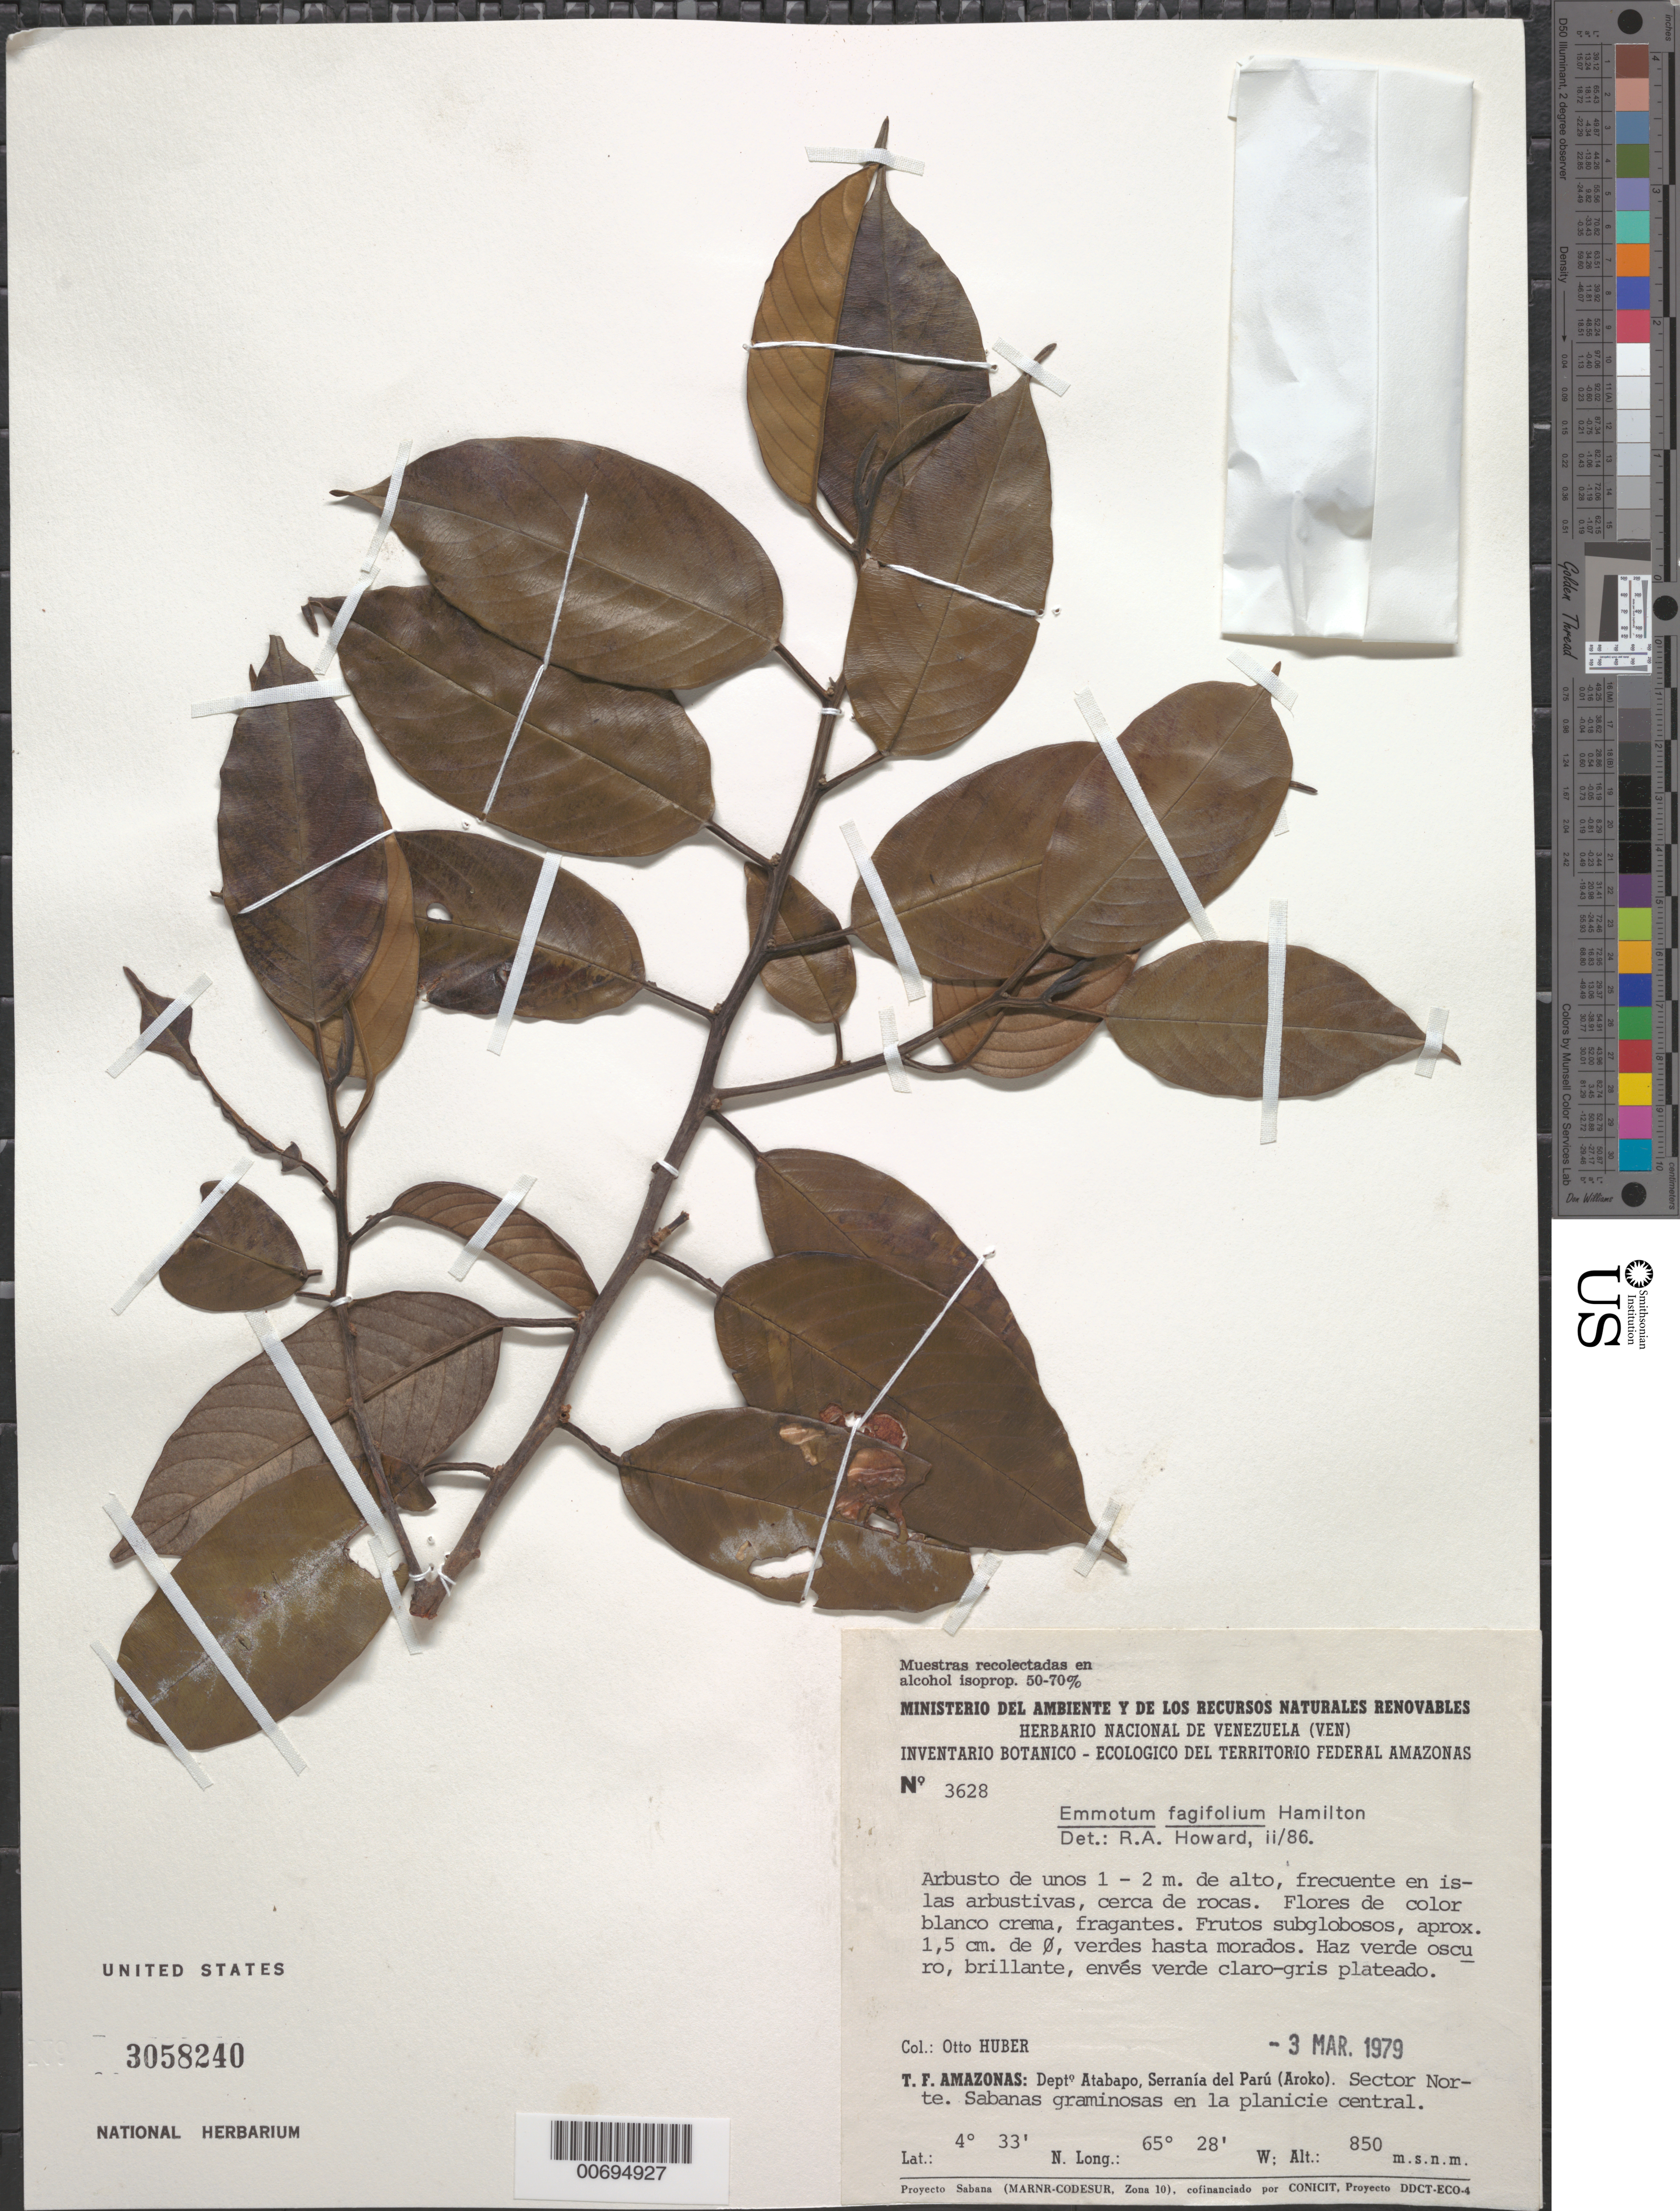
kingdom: Plantae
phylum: Tracheophyta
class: Magnoliopsida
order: Metteniusales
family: Metteniusaceae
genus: Emmotum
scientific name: Emmotum fagifolium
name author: Desv. ex Ham.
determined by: Howard, R. A.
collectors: O. Huber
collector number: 3628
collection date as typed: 3-Mar-79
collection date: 1979-03-03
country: Venezuela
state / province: Amazonas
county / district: Atabapo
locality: Serranía del Parú (Aroko)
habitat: Bush islands, around rocks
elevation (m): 850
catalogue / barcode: US 3058240